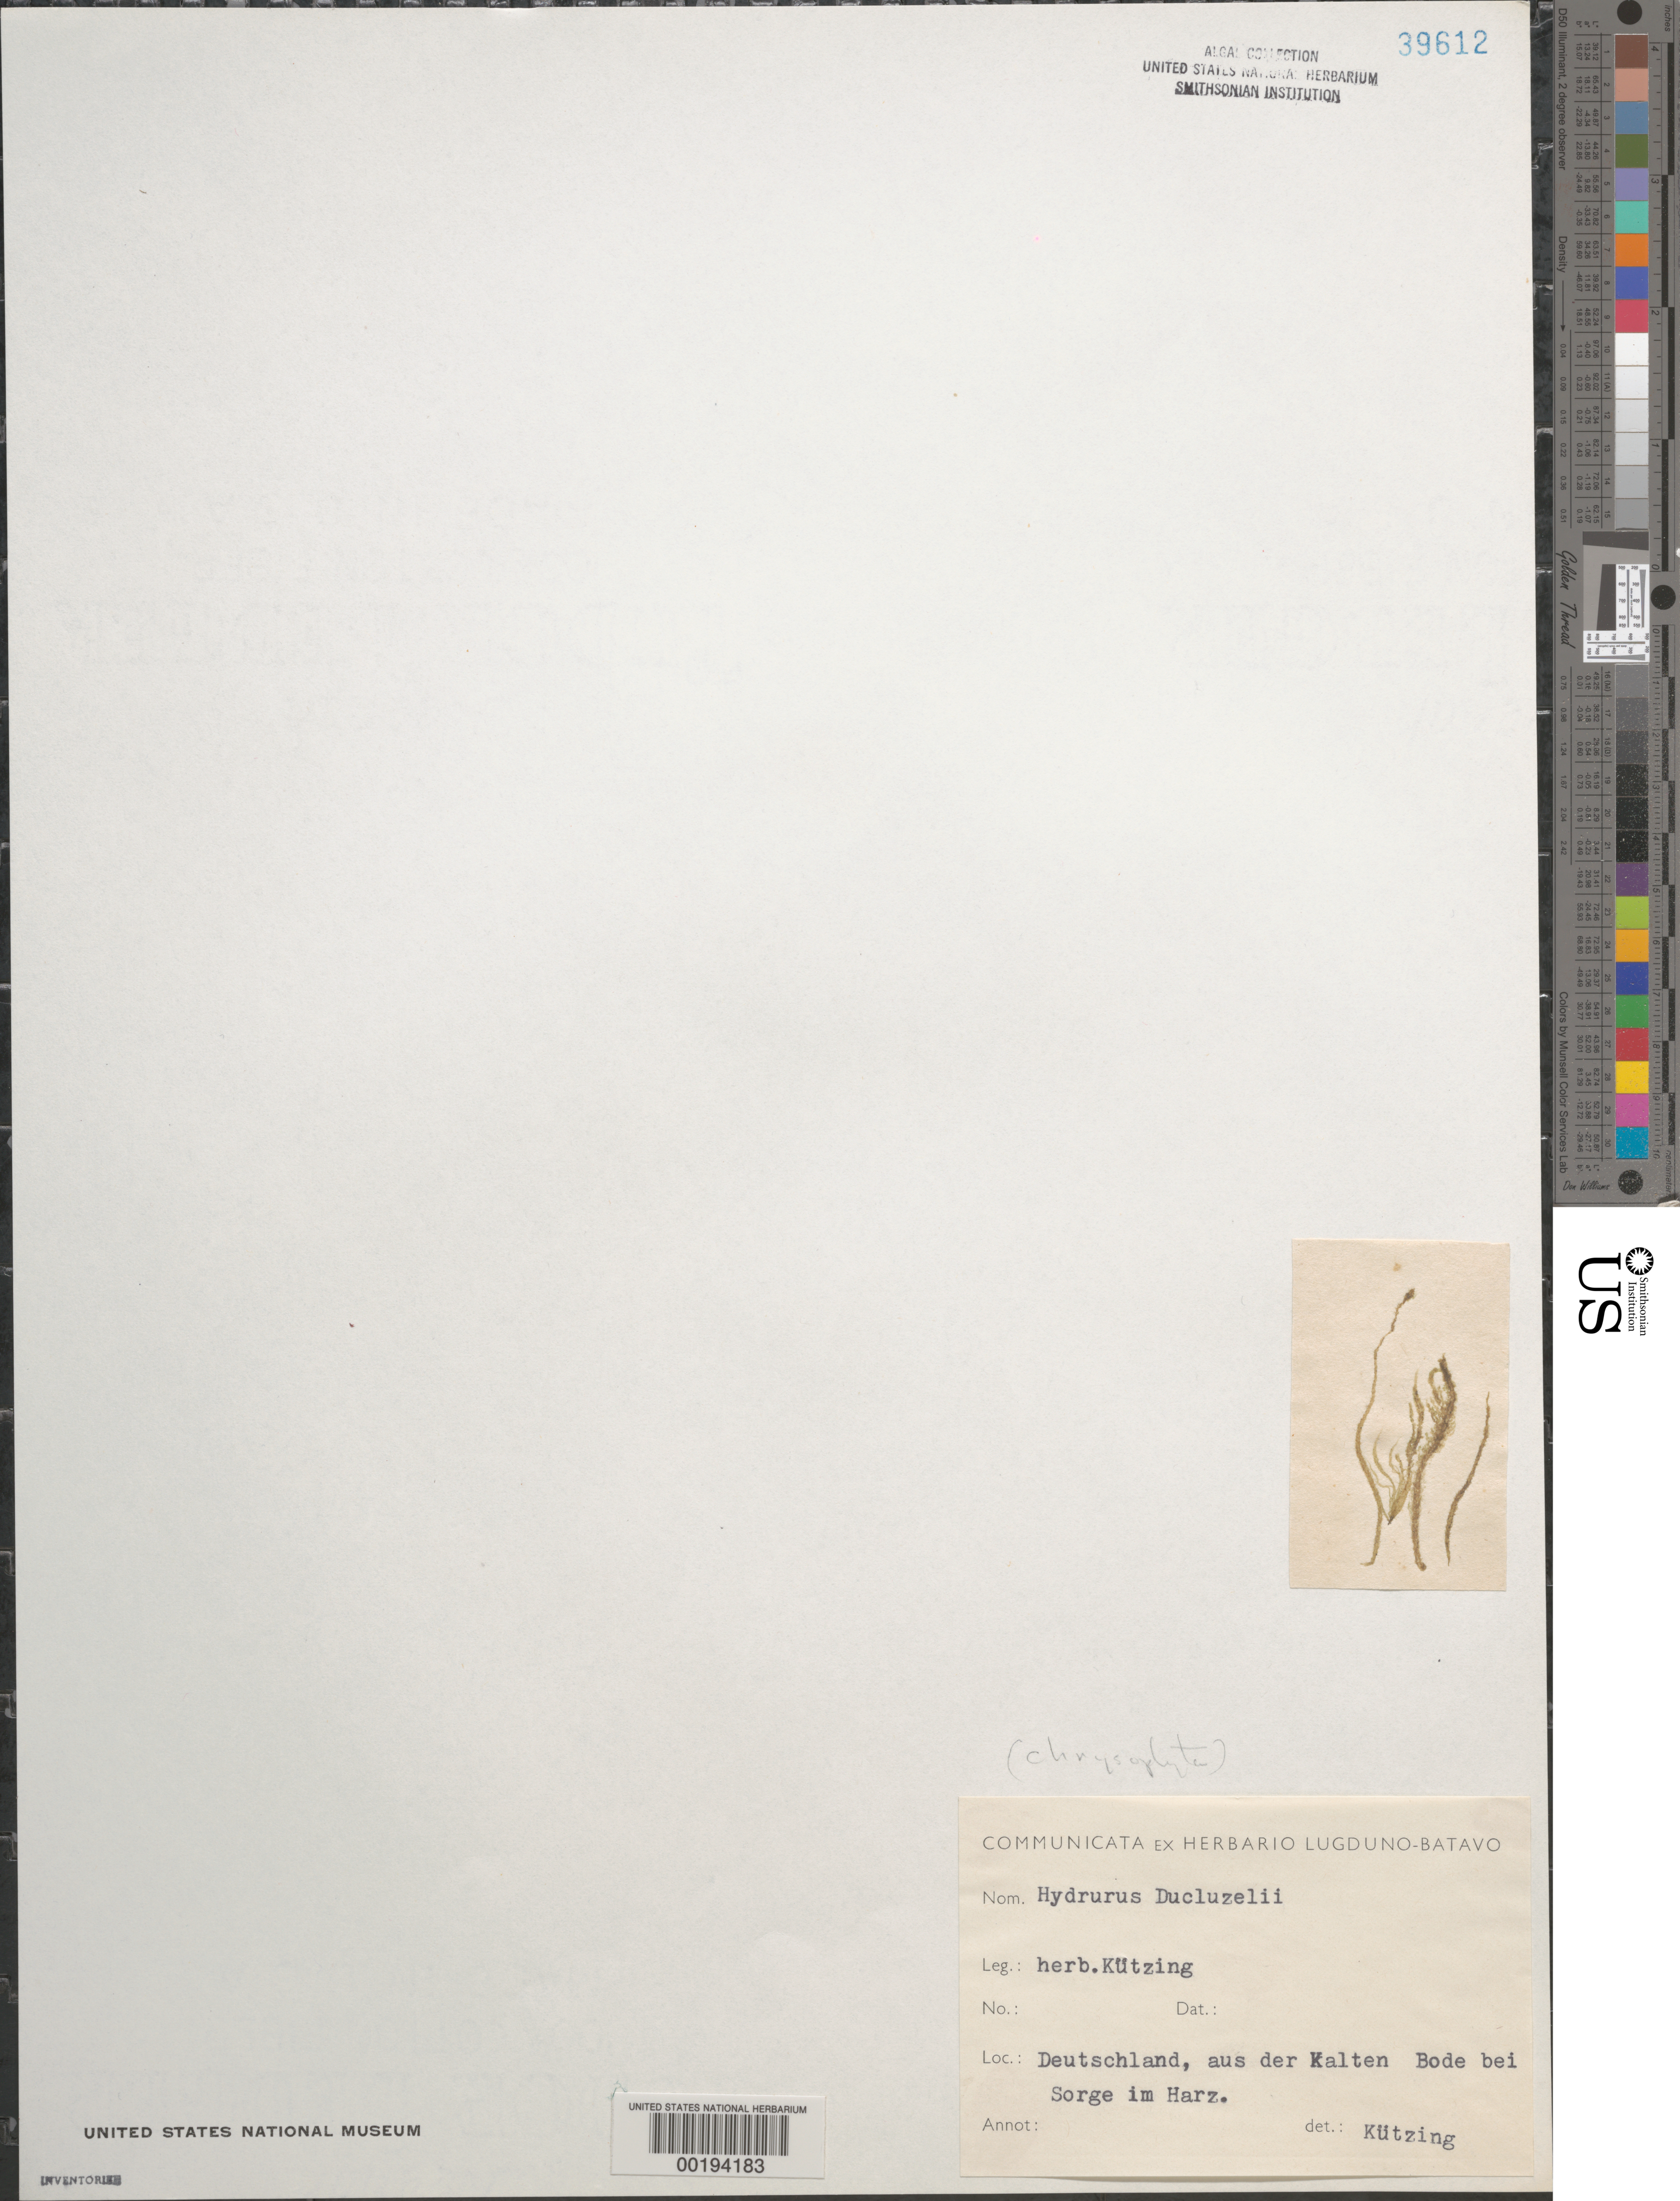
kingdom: Chromista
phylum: Ochrophyta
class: Chrysophyceae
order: Hydrurales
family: Hydruraceae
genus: Hydrurus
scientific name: Hydrurus ducluzelii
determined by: Kuetzing, F. T.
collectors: F. Kuetzing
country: Germany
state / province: Sachsen-Anhalt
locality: Harz mountains, near sorge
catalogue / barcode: US 39612